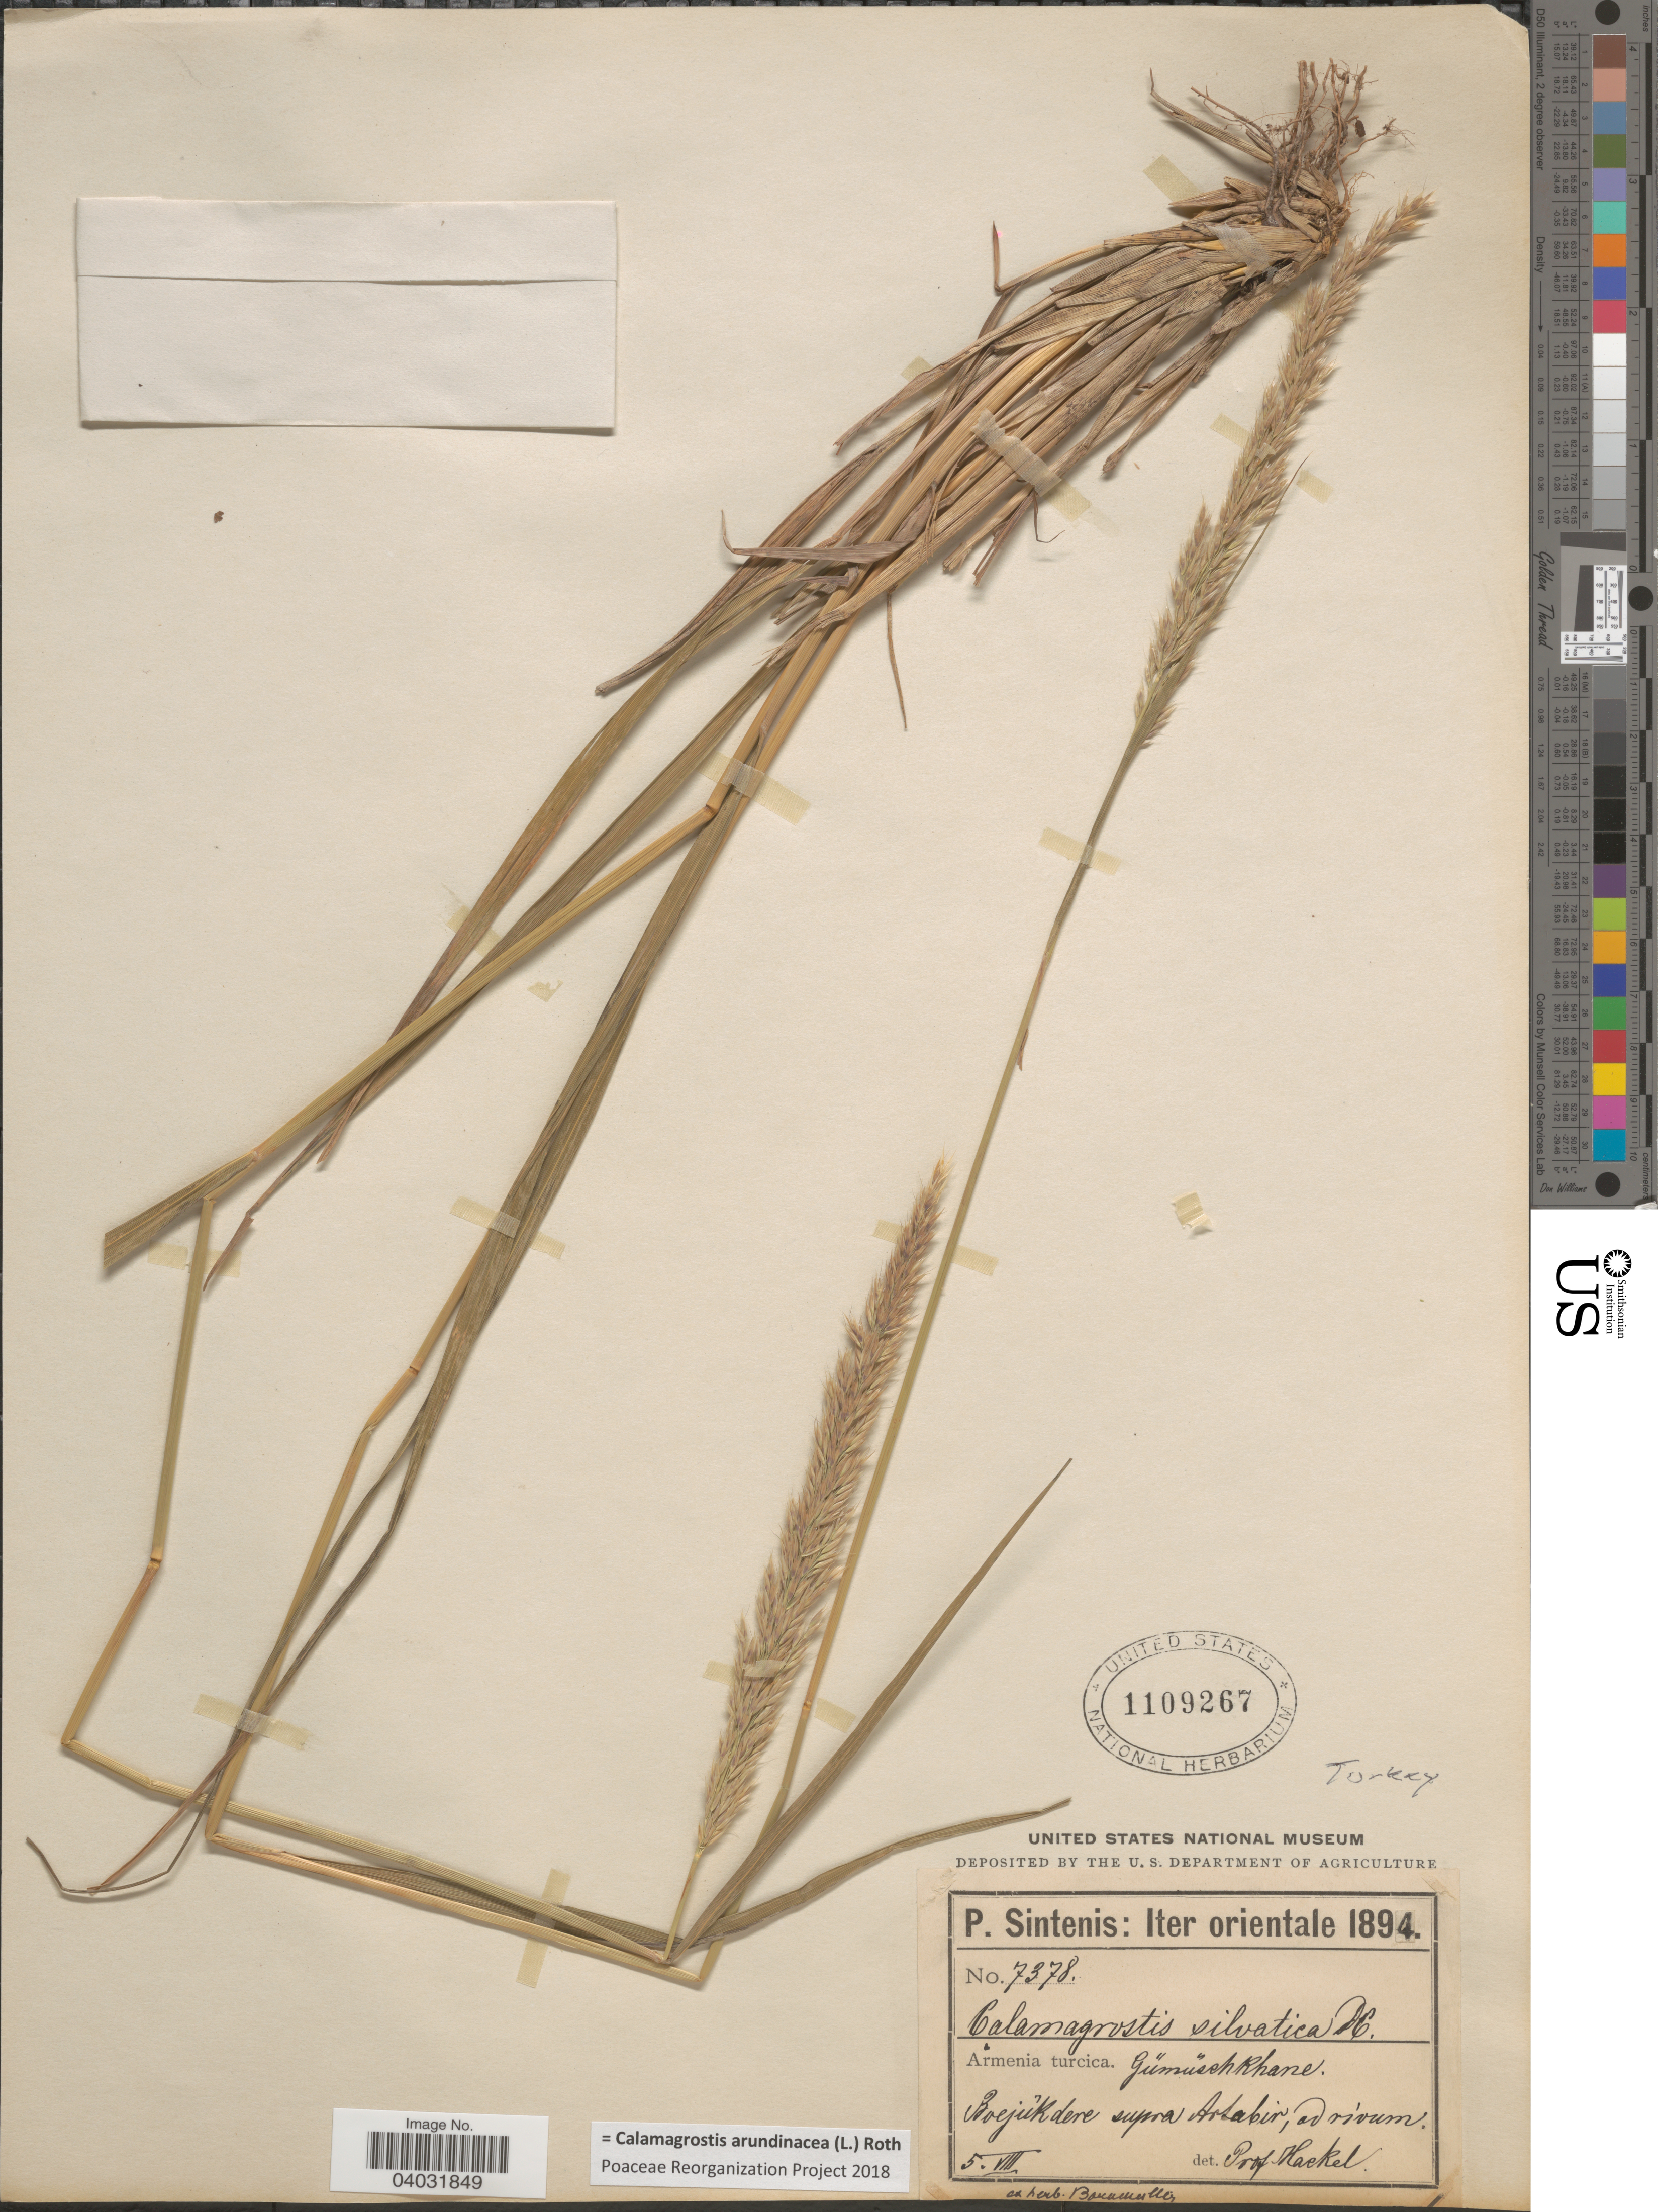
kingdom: Plantae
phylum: Tracheophyta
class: Liliopsida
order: Poales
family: Poaceae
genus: Calamagrostis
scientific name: Calamagrostis arundinacea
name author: (L.) Roth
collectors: P. Sintenis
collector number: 7378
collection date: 1894-08-05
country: Armenia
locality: Armenia turcica. GümüschRhane. BoejûKdere supra Arkabir, ad rivum. [interpreted] Turkey [unsure placement]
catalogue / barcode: US 1109267